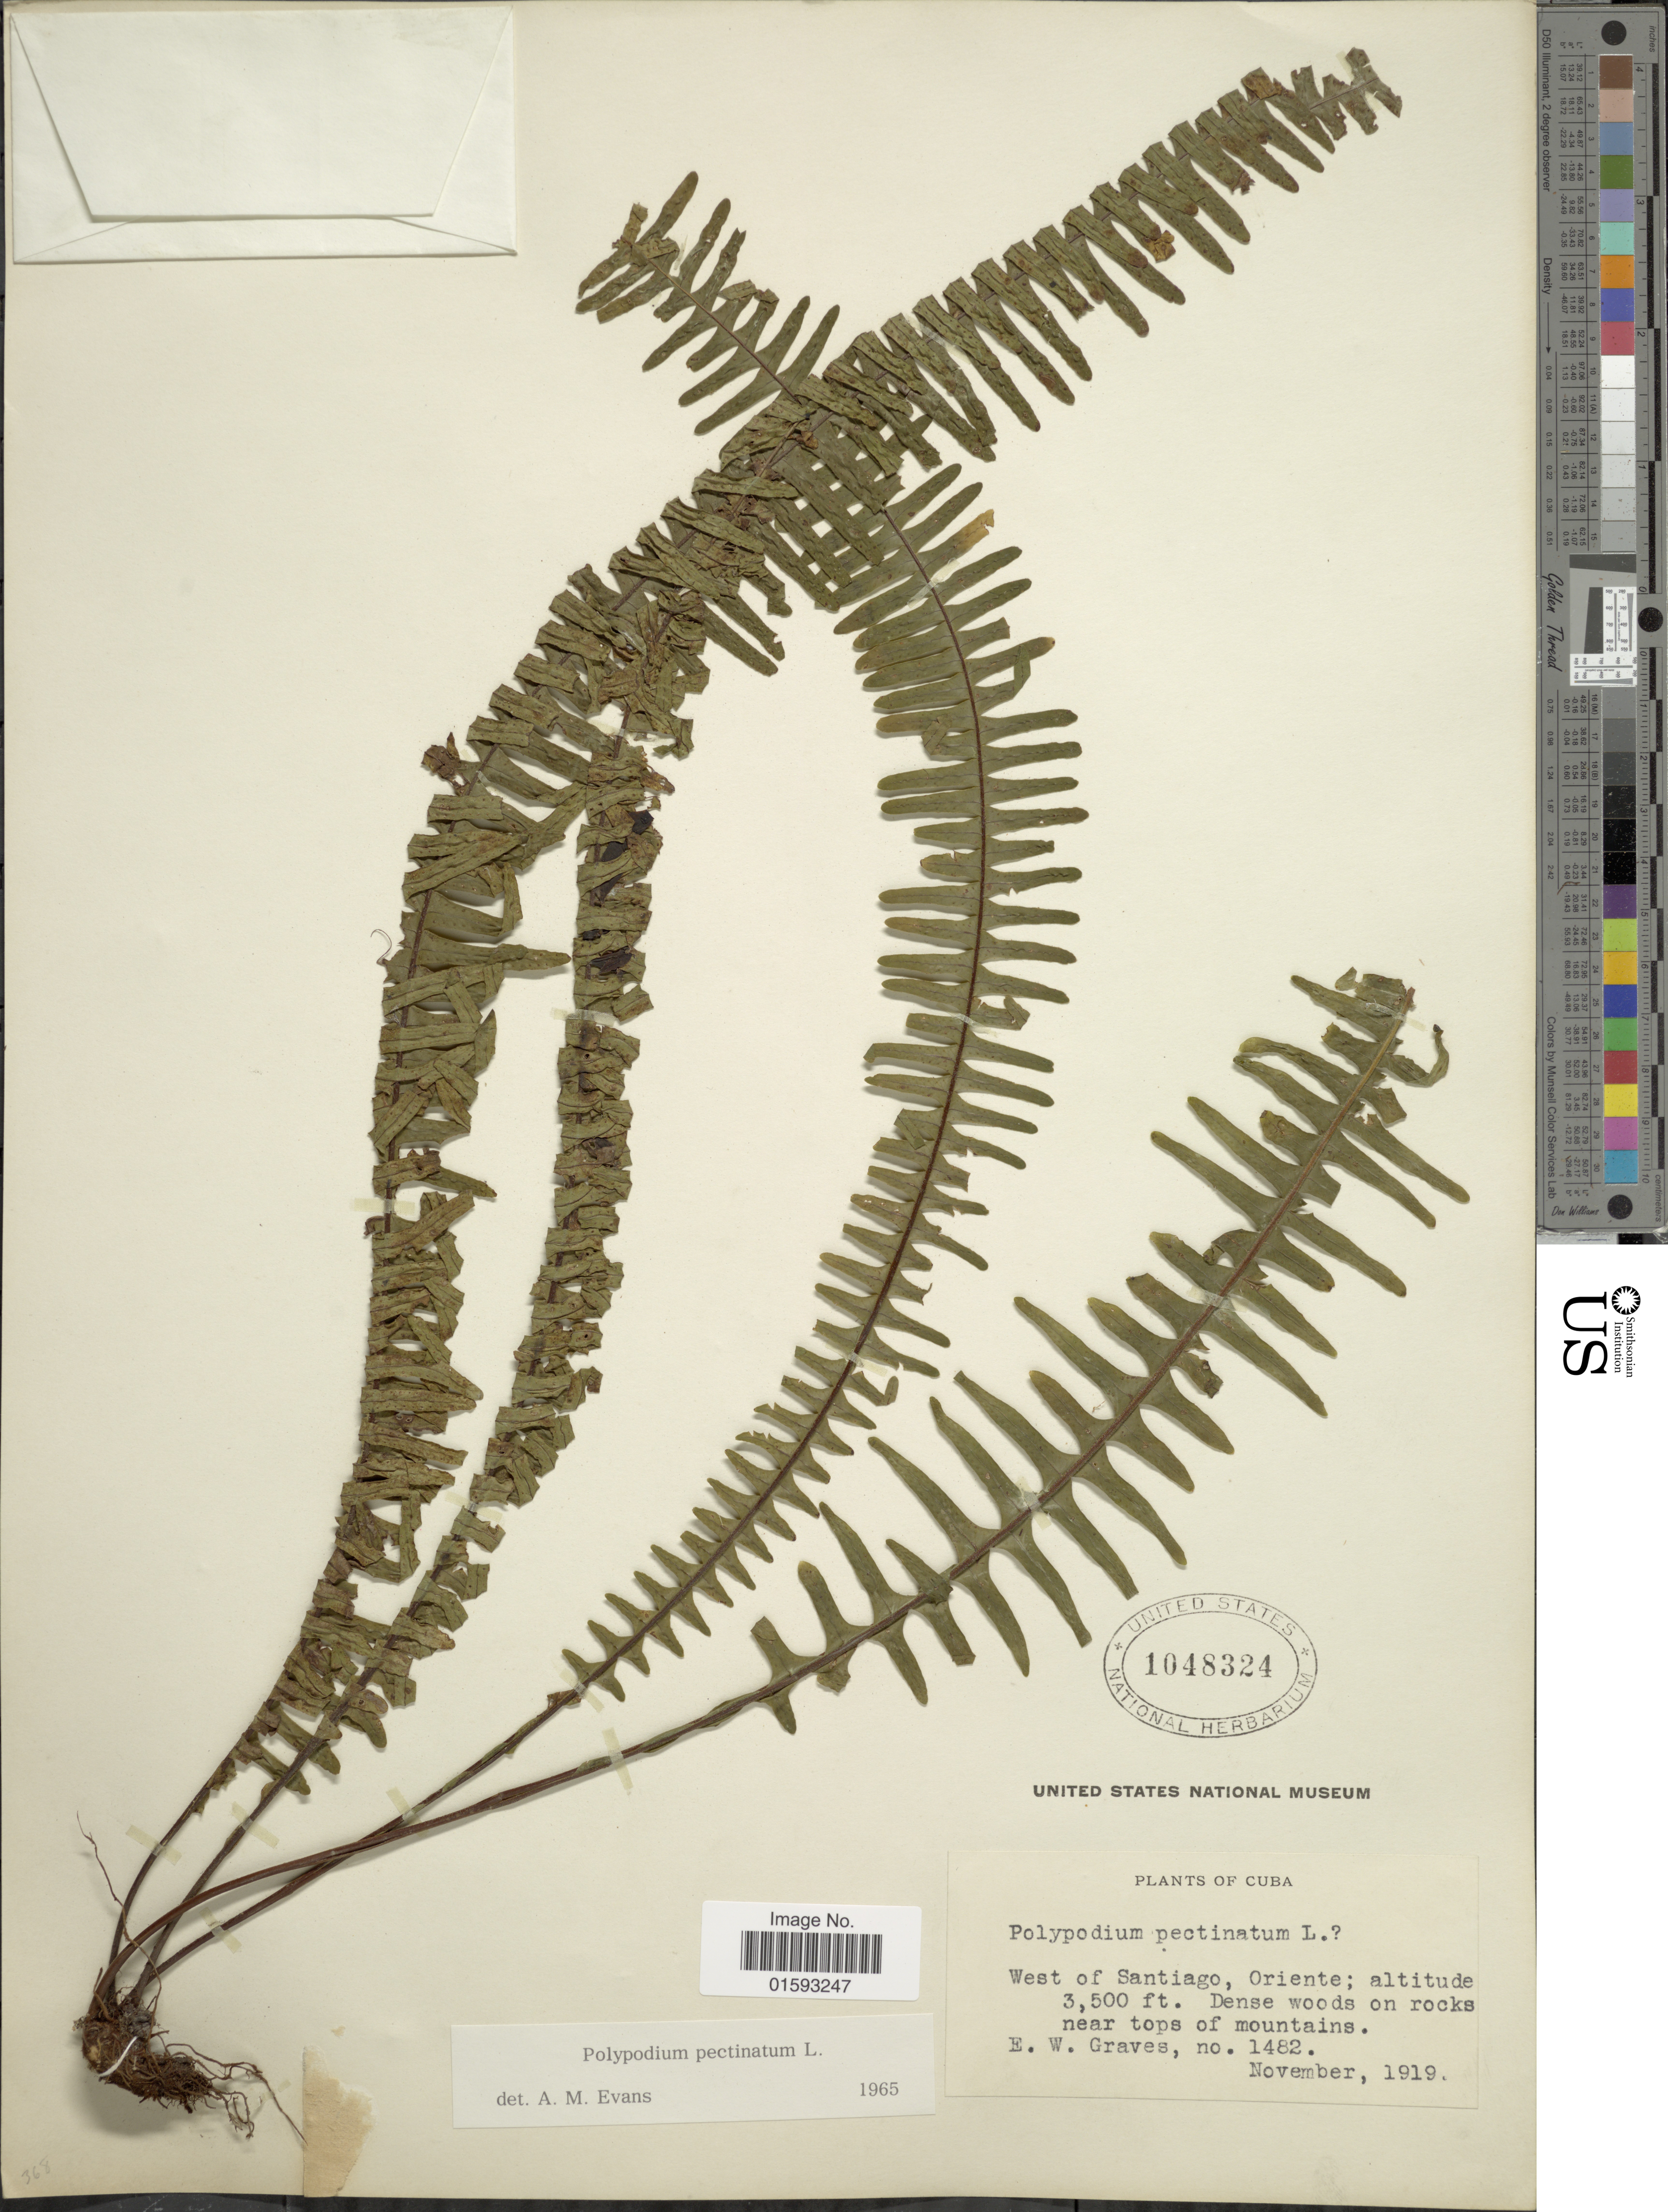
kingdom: Plantae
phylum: Tracheophyta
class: Polypodiopsida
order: Polypodiales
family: Polypodiaceae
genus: Pecluma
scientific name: Pecluma pectinata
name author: (L.) M.G. Price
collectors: E. Graves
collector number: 1482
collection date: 1919-11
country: Cuba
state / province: Oriente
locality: West of Santiago. Dense woods on rocks near Tops of Mountains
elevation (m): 1067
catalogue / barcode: US 1048324